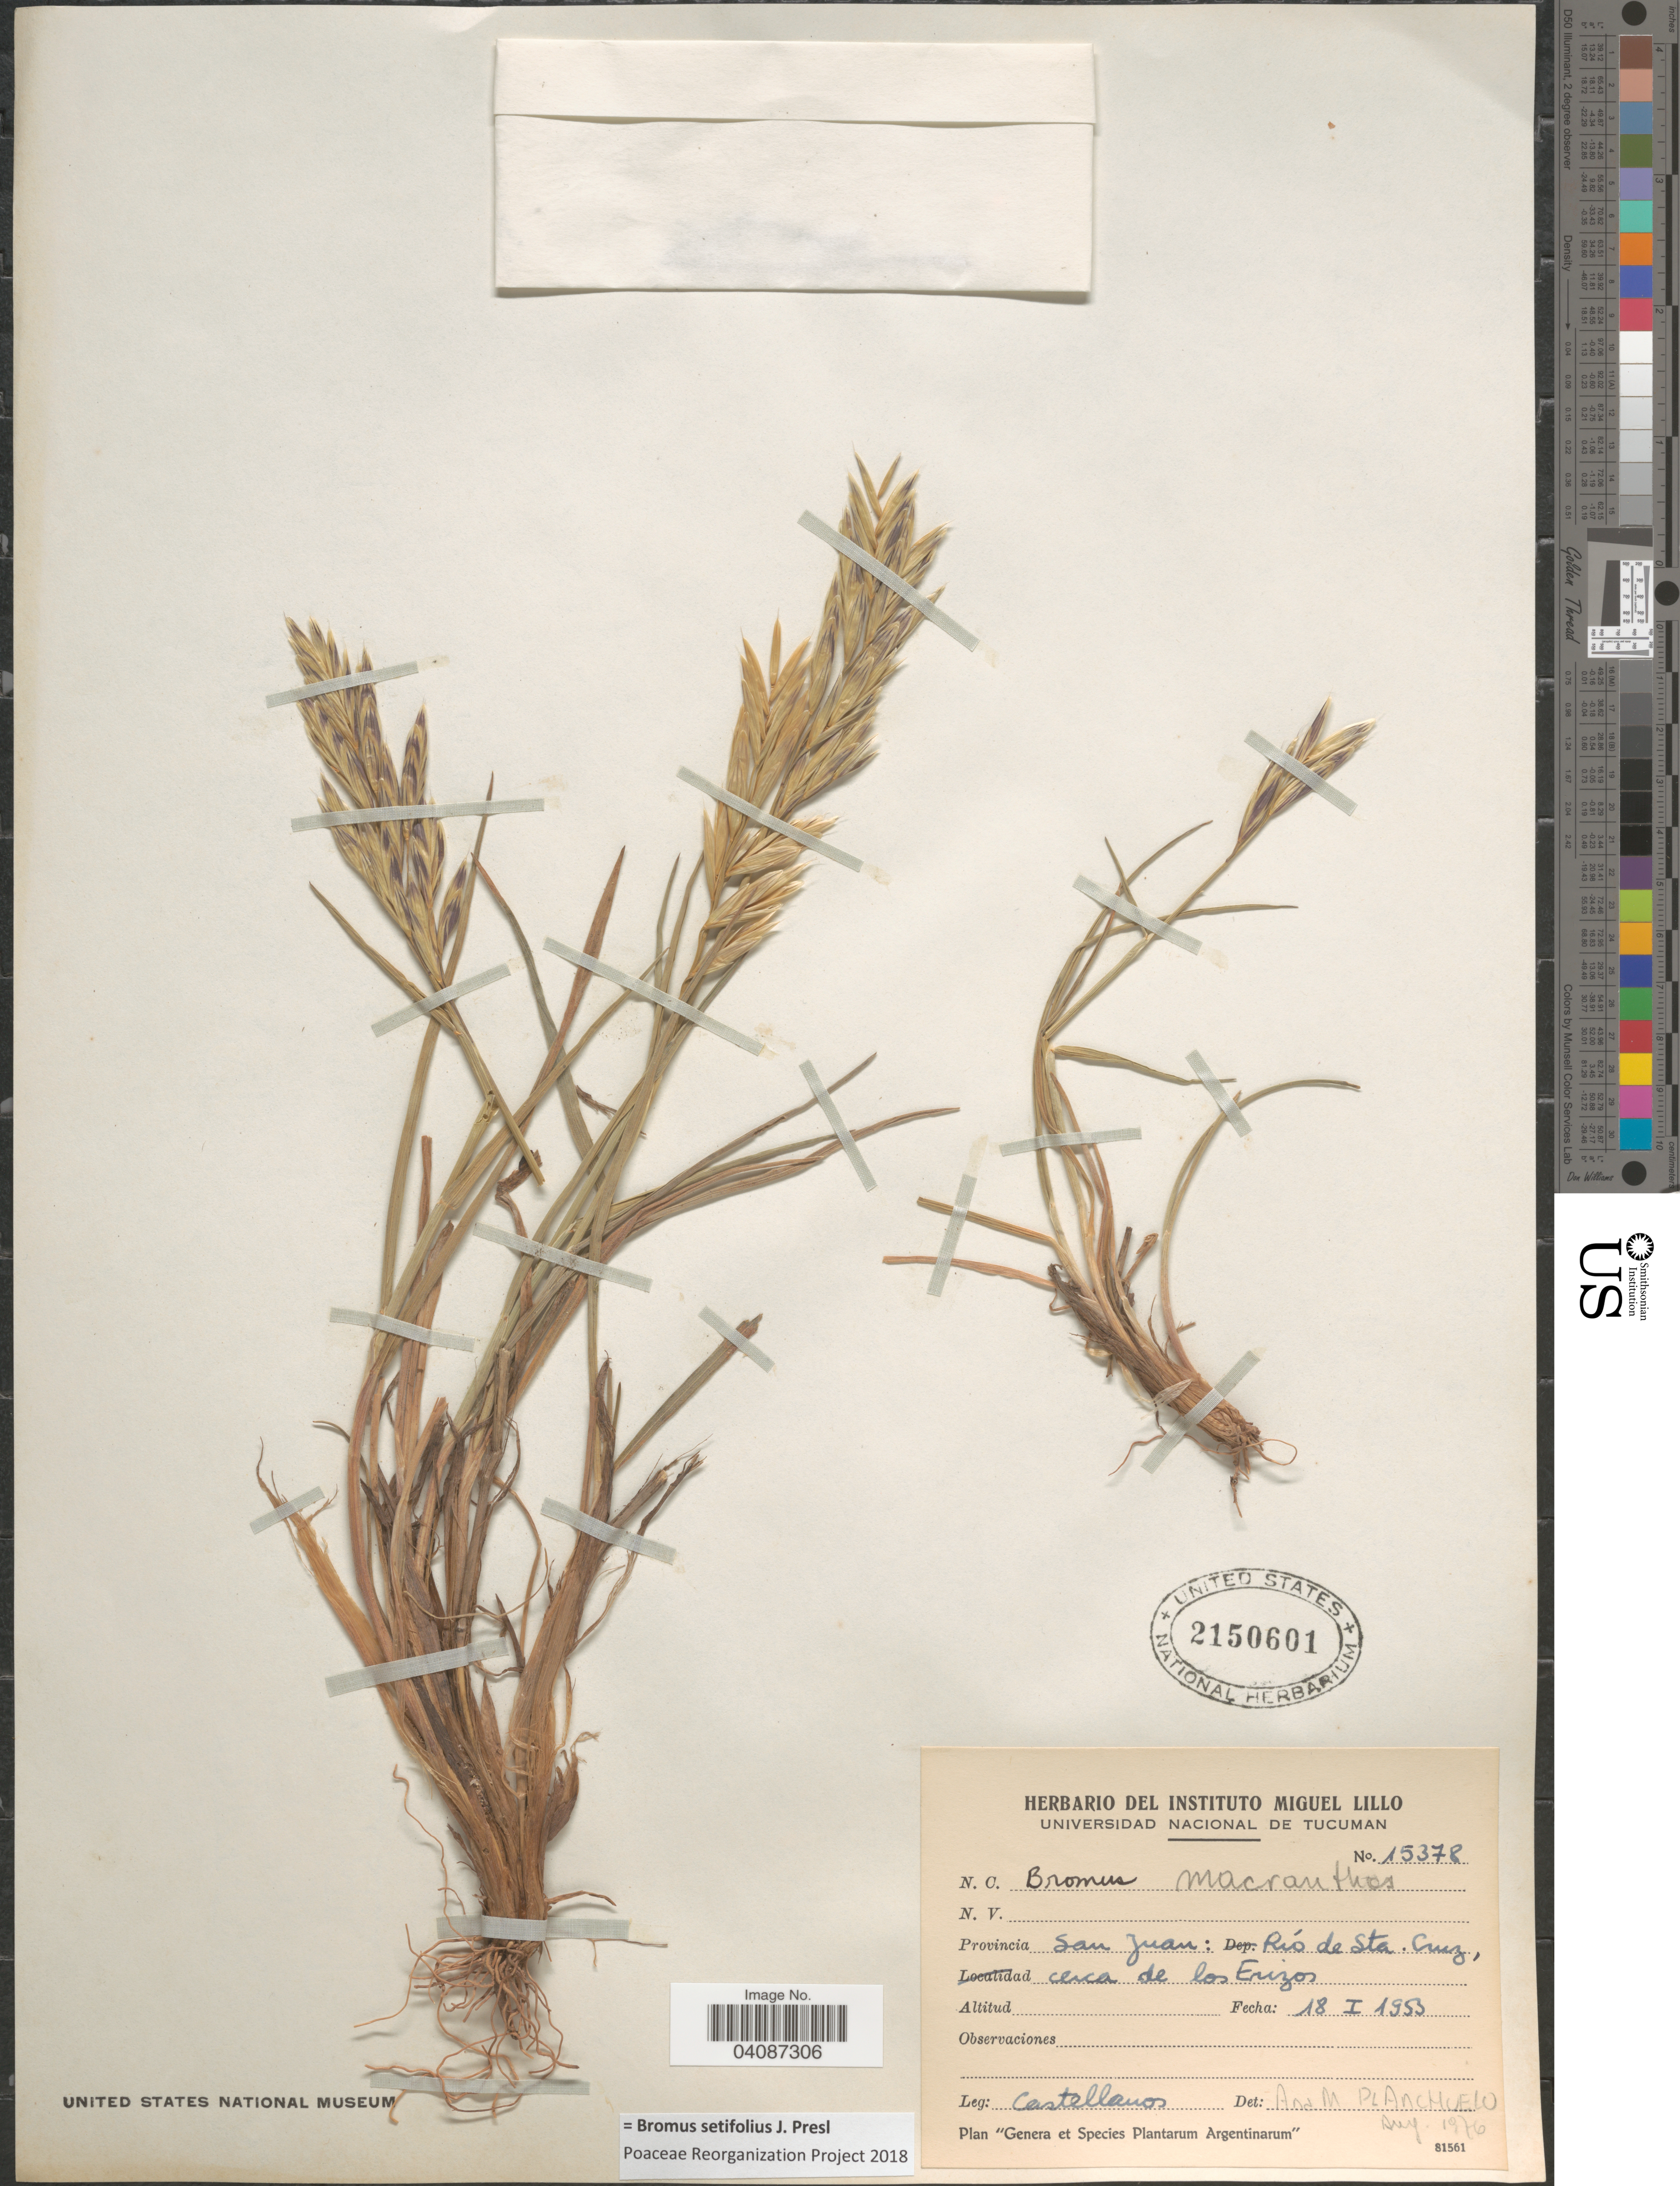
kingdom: Plantae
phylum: Tracheophyta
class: Liliopsida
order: Poales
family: Poaceae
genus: Bromus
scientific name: Bromus setifolius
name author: J. Presl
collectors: -- Castellanos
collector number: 15378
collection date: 1953-01-18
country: Argentina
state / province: San Juan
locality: Río de Sta. Cruz, cerca de los Erizos.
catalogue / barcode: US 2150601